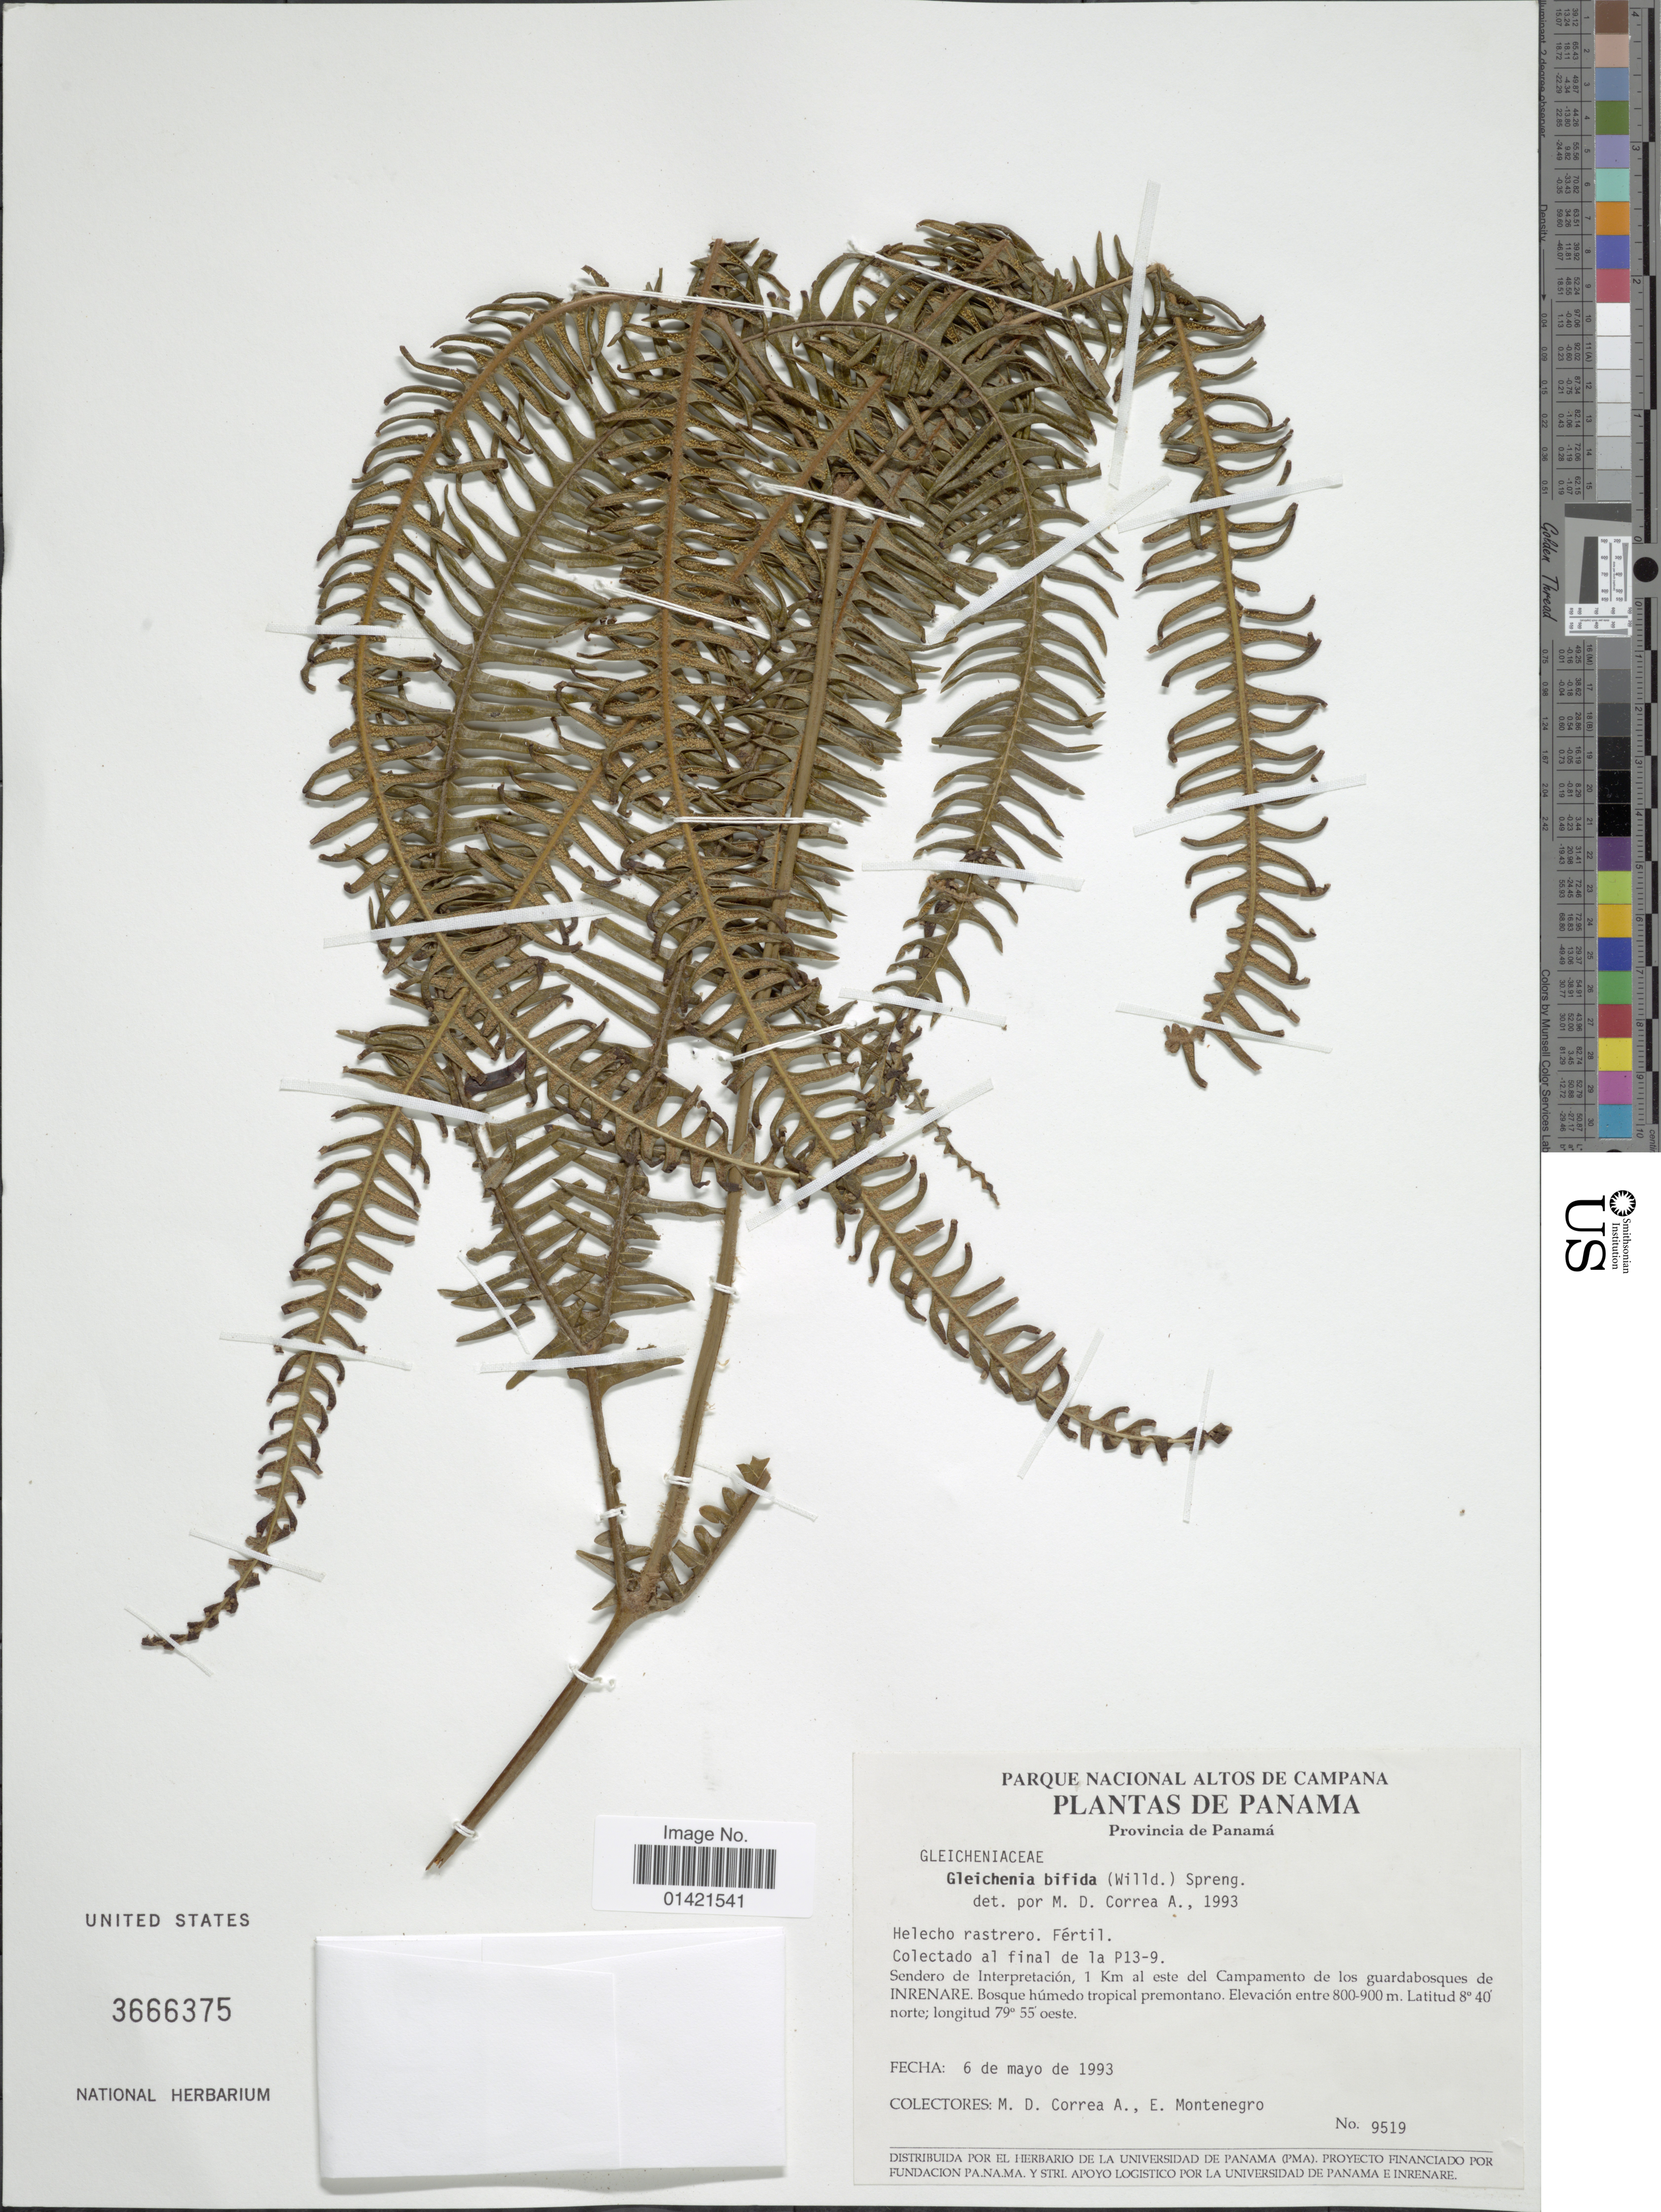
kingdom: Plantae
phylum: Tracheophyta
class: Polypodiopsida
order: Gleicheniales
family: Gleicheniaceae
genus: Sticherus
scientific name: Sticherus bifidus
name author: (Willd.) Ching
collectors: M. D. Corrêa-A. & E. Montenegro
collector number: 9519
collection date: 1993-05-06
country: Panama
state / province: Panamá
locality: Al final de la P13-9. Provincia de Panama. Sendero de Interpretacion, 1 km al este del Campamento de los guardabosques de Inrenare.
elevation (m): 800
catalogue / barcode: US 3666375